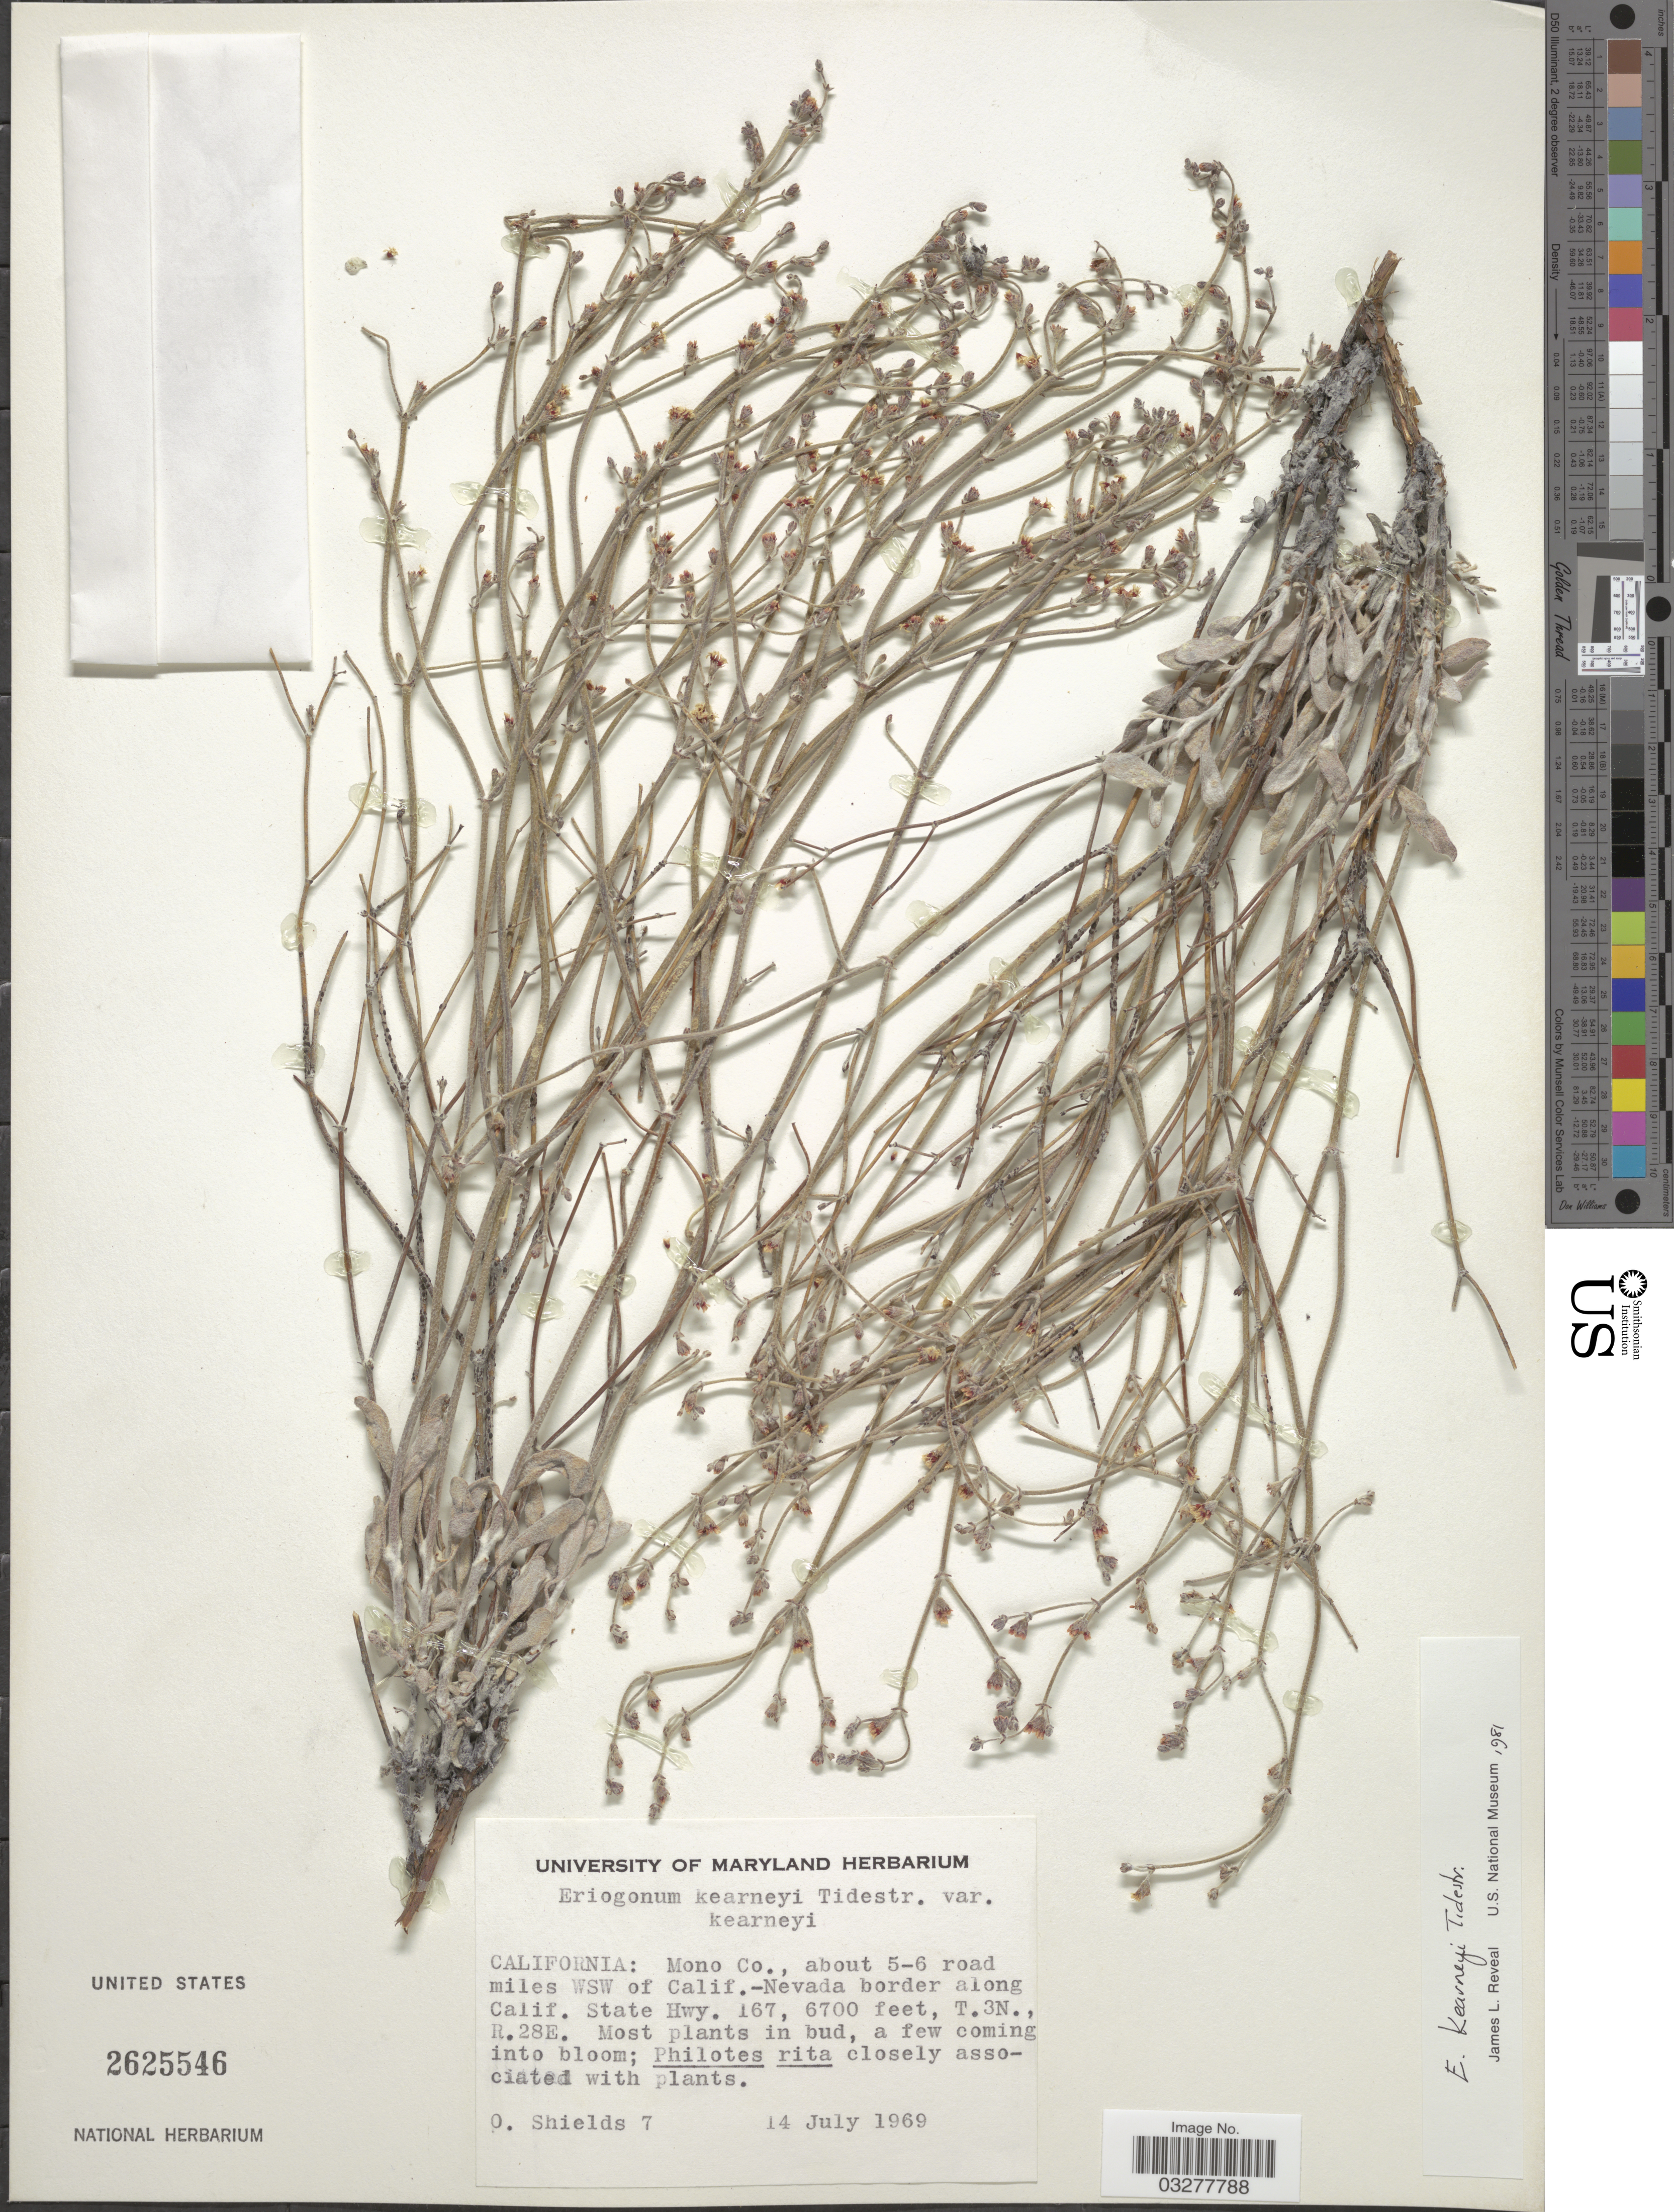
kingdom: Plantae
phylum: Tracheophyta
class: Magnoliopsida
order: Caryophyllales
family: Polygonaceae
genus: Eriogonum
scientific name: Eriogonum kearneyi var. kearneyi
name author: Tidestr.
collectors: O. Shields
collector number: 7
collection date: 1969-07-14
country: United States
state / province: California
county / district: Mono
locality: Mono Co., about 5-6 road miles WSW of Calif.-Nevada border along Calif. State Hwy. 167, T.3N, R.28E.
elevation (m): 2042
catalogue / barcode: US 2625546